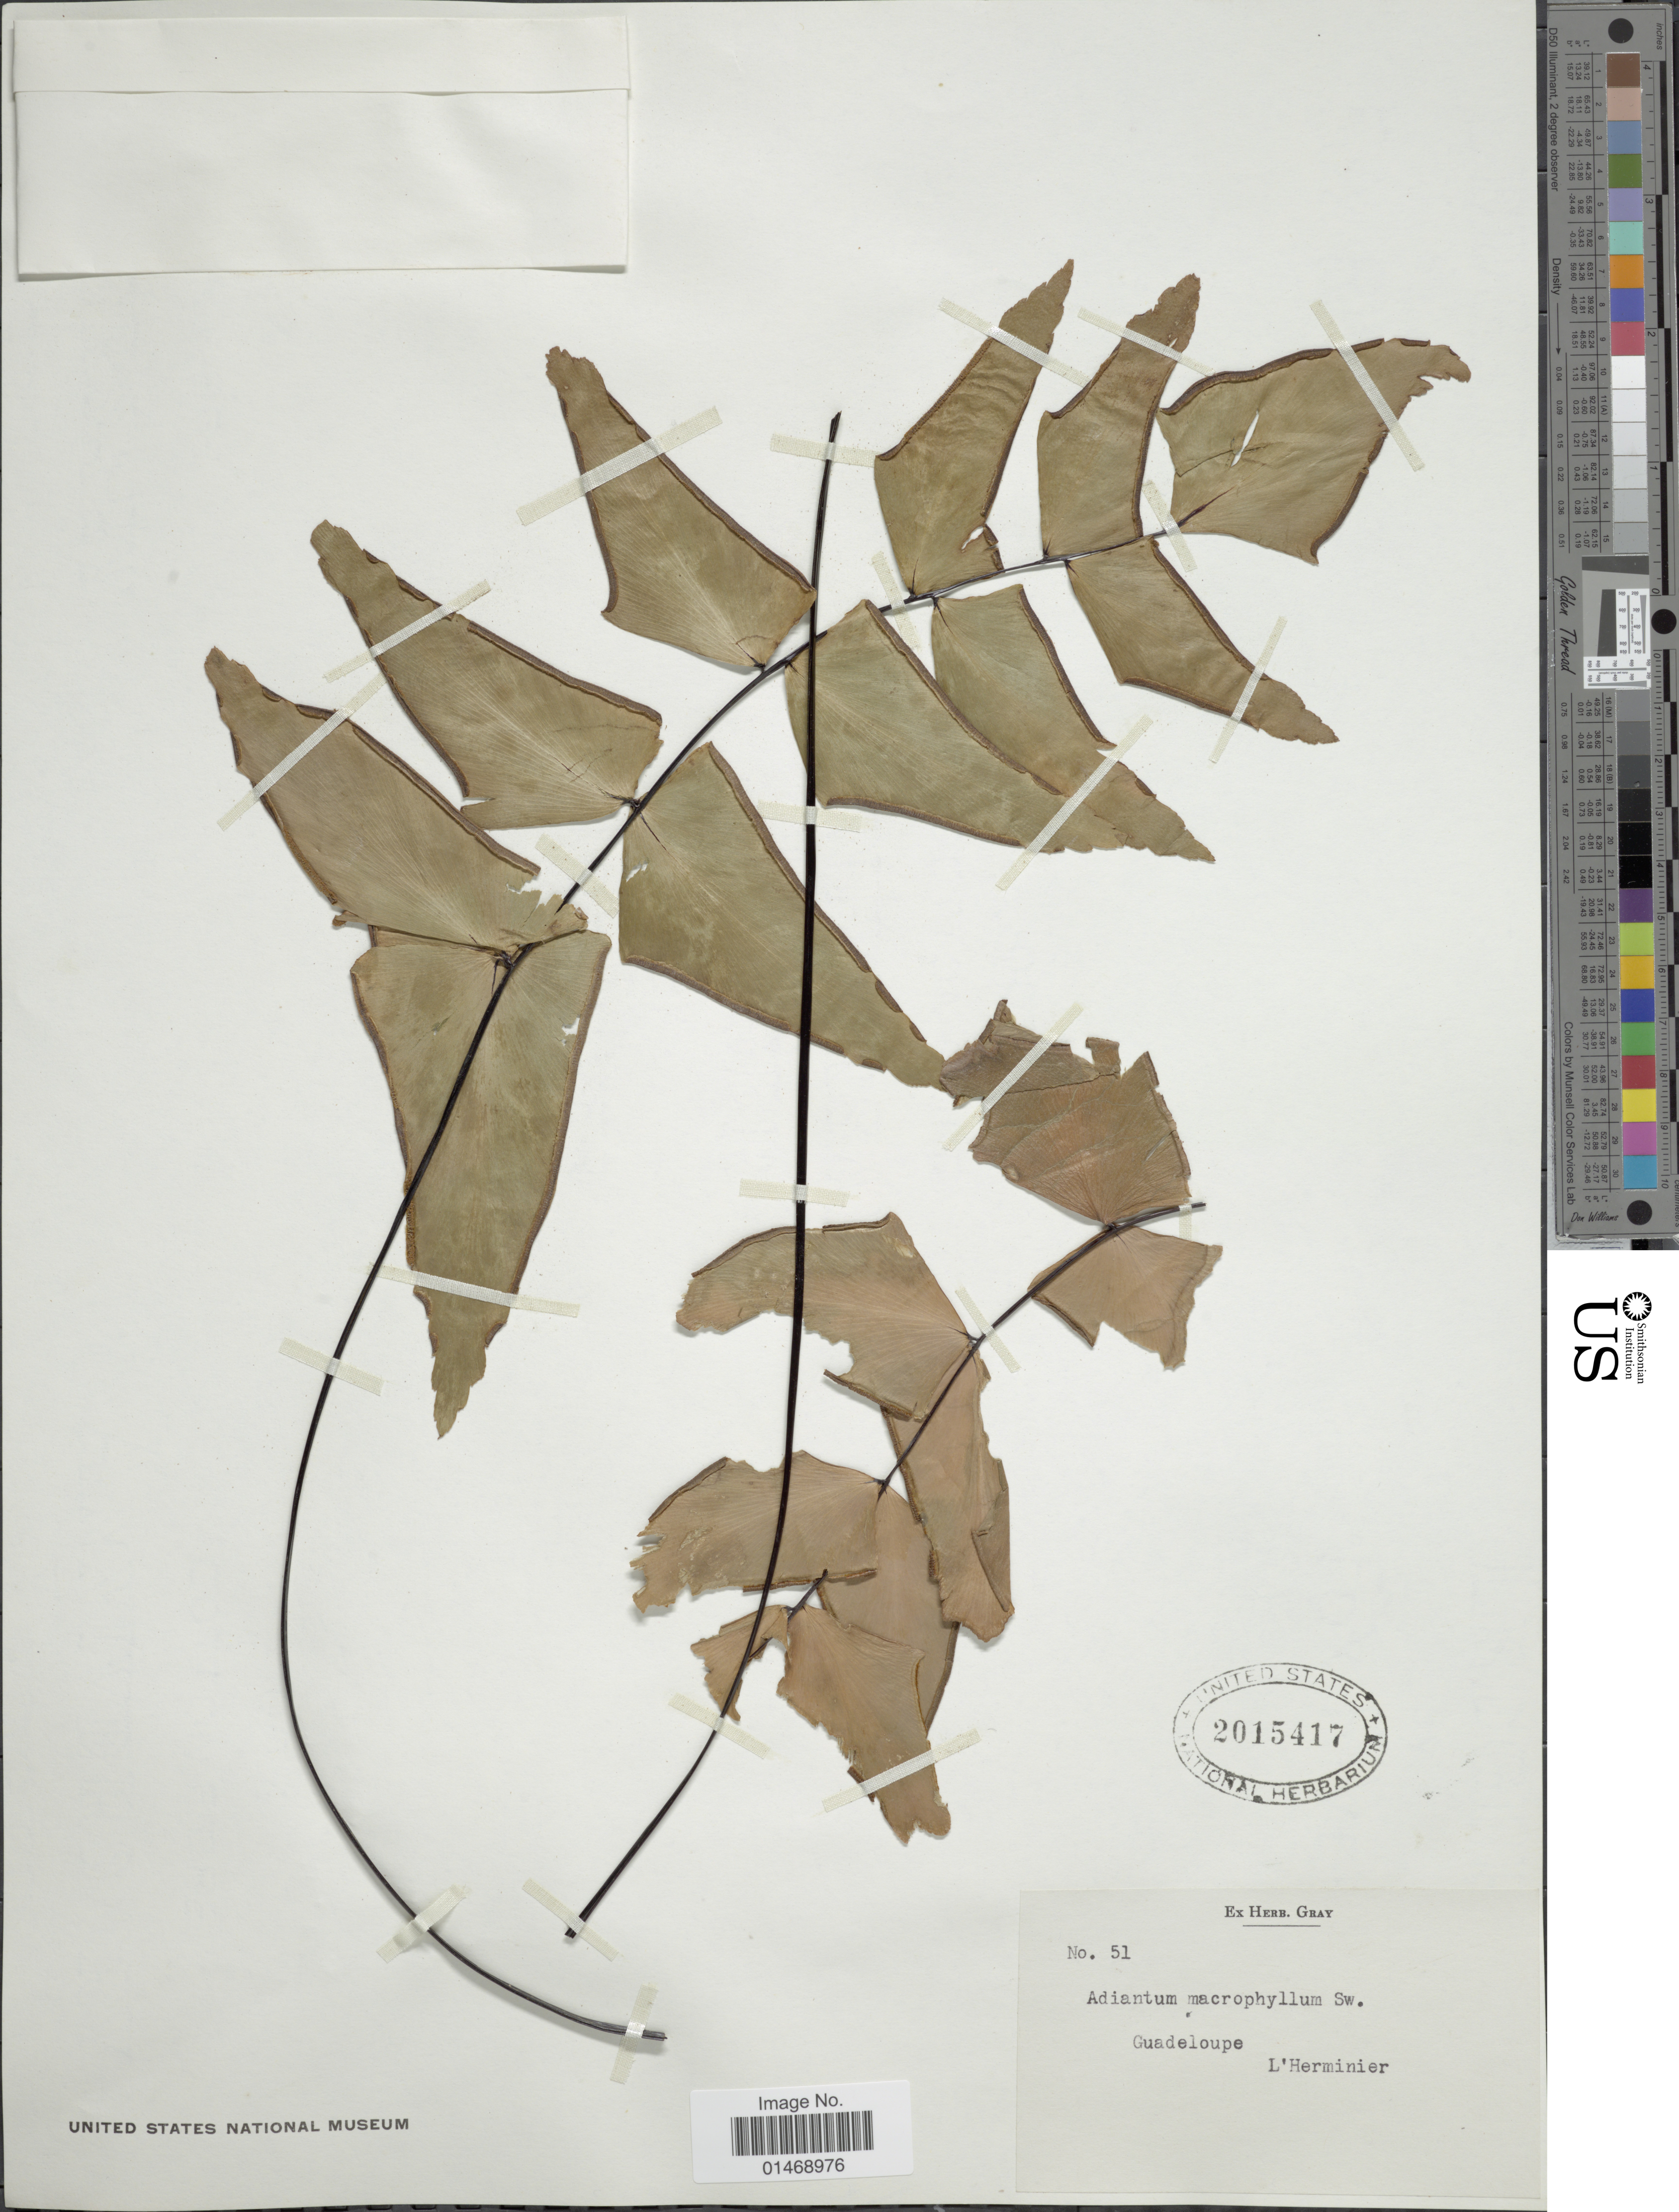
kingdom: Plantae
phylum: Tracheophyta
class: Polypodiopsida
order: Polypodiales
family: Pteridaceae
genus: Adiantum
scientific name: Adiantum macrophyllum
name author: Sw.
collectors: -. L'Herminier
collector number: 51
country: Guadeloupe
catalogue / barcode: US 2015417